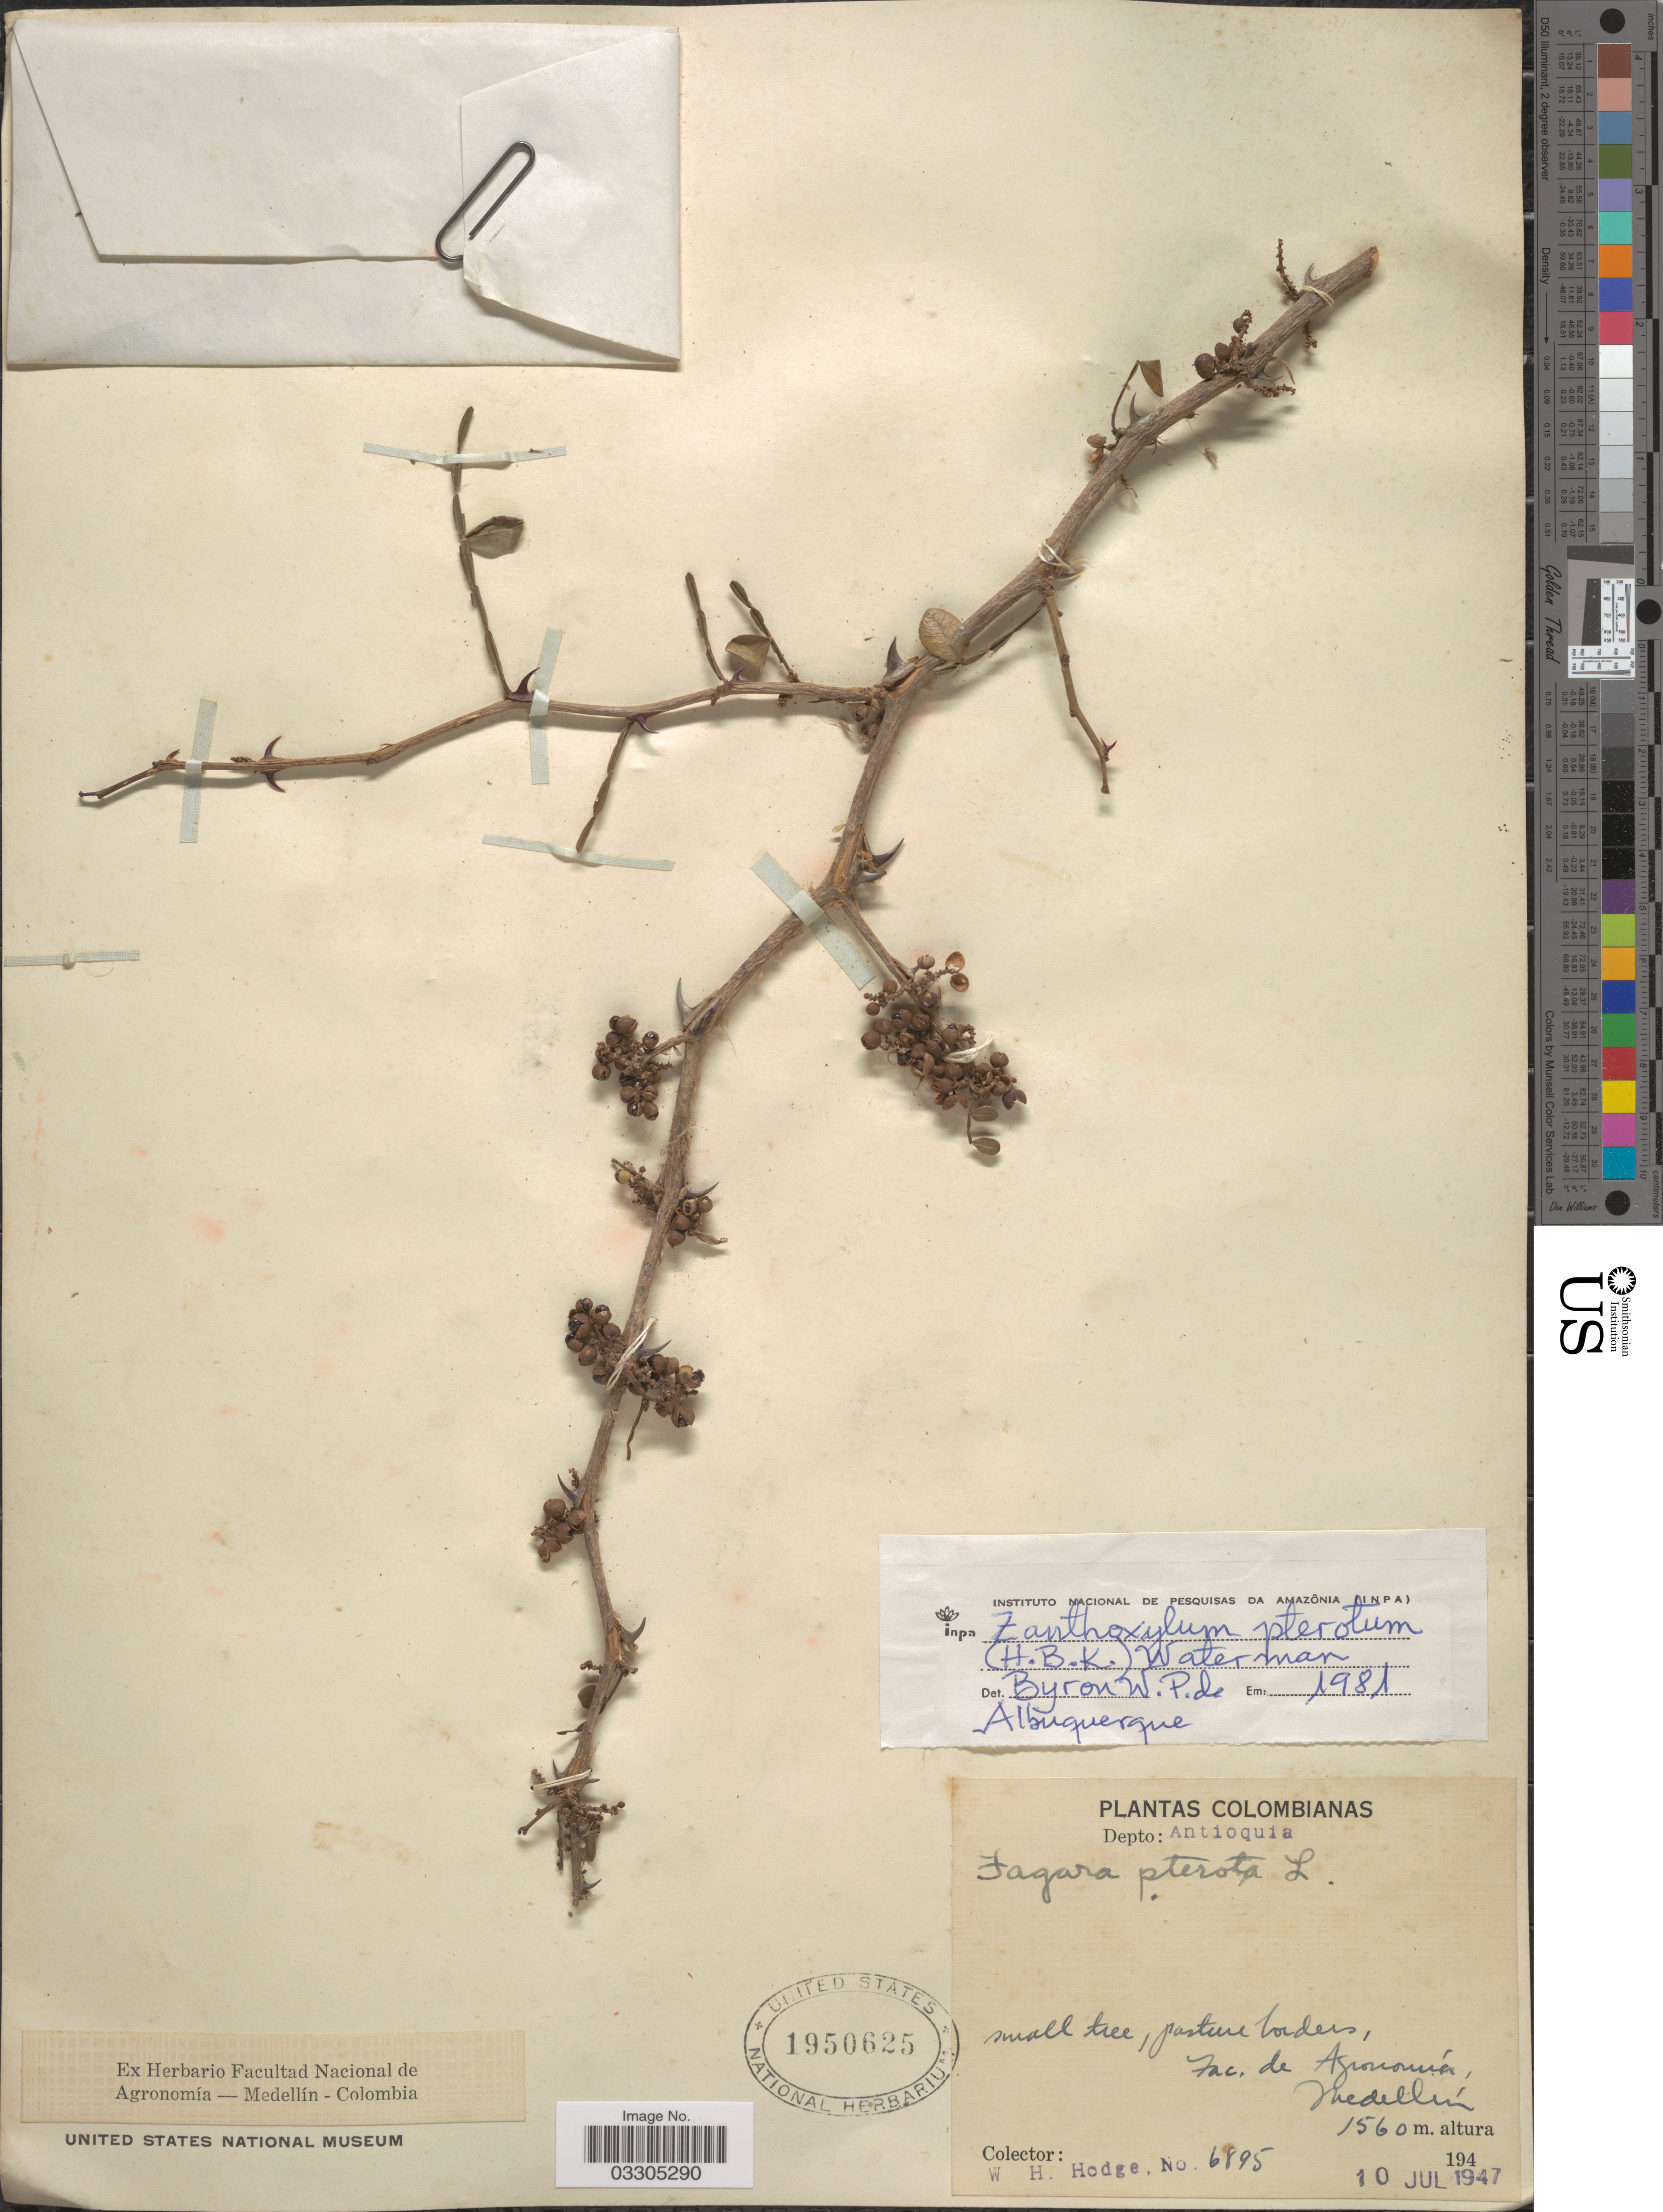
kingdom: Plantae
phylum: Tracheophyta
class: Magnoliopsida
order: Sapindales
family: Rutaceae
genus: Zanthoxylum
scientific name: Zanthoxylum fagara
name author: (L.) Sarg.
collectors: W. Hodge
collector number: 6895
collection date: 1947-07-10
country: Colombia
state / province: Antioquia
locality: Depto: Antioquia. Fac. de Agrónomia, Medellín.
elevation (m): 1560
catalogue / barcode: US 1950625